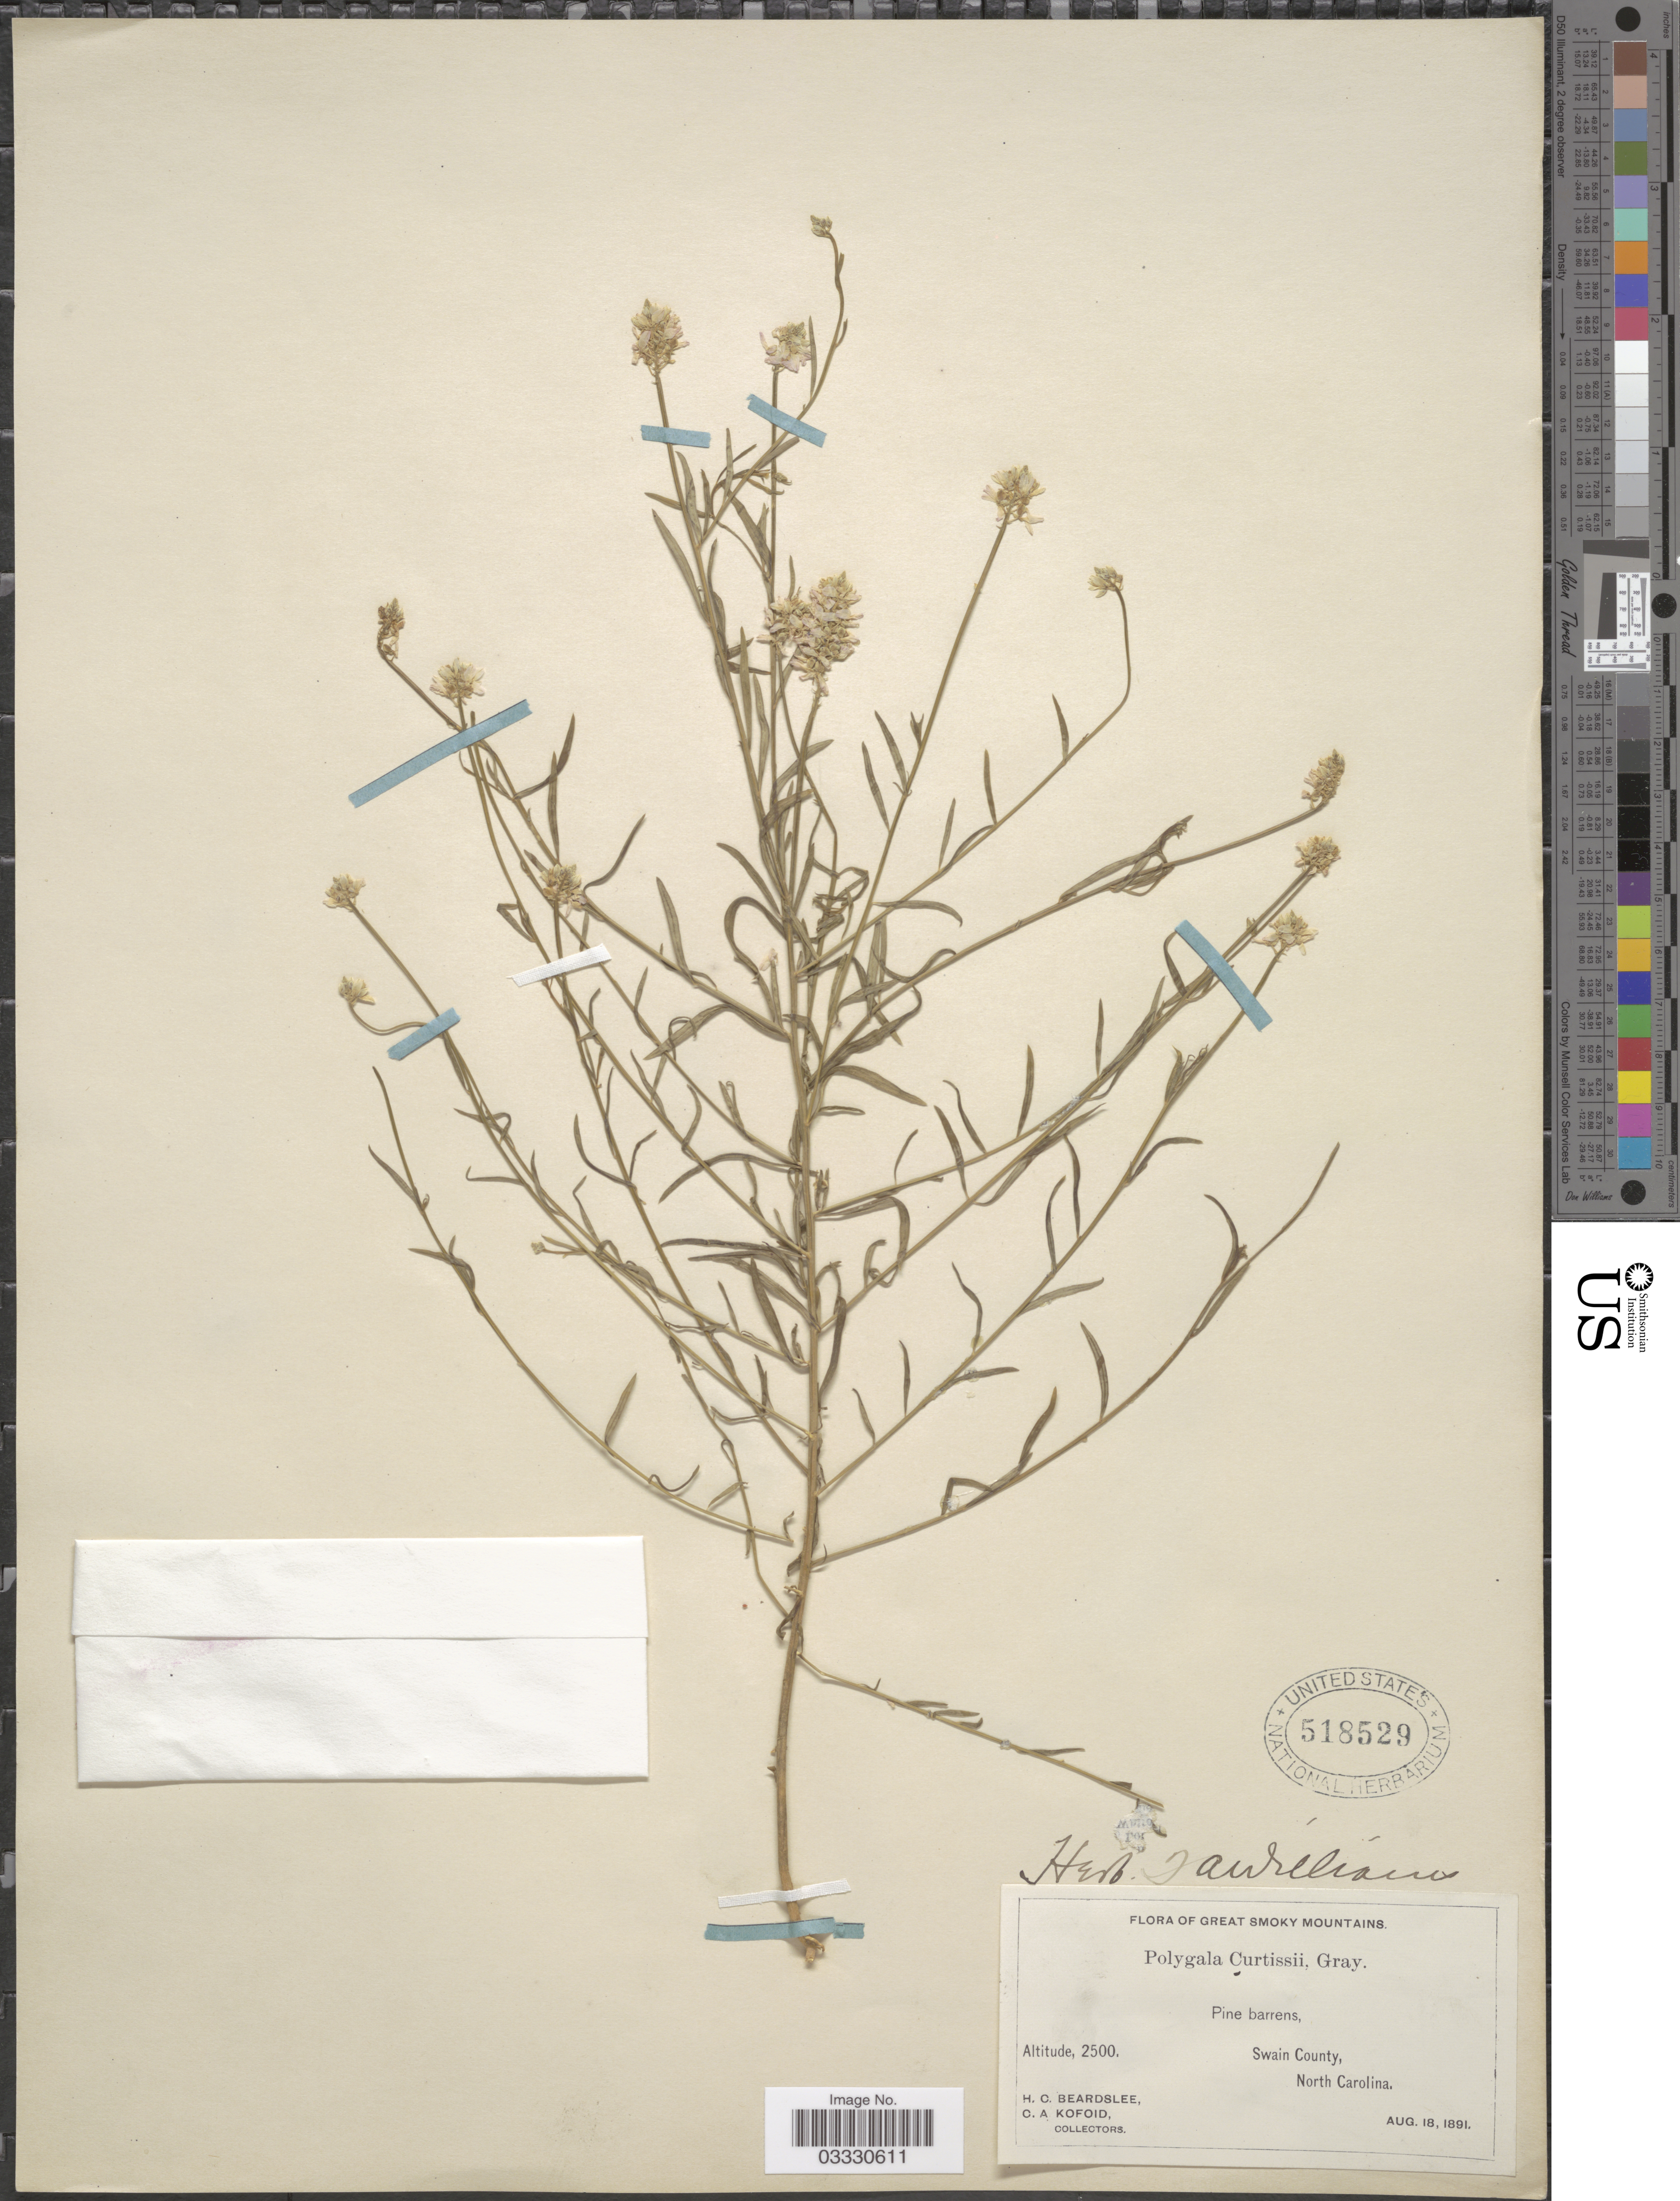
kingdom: Plantae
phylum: Tracheophyta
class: Magnoliopsida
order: Fabales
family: Polygalaceae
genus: Polygala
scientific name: Polygala curtissii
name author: A. Gray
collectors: H. Beardslee & C. Kofoid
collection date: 1891-08-18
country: United States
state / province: North Carolina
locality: Great Smoky Mountains. Swain County.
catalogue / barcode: US 518529